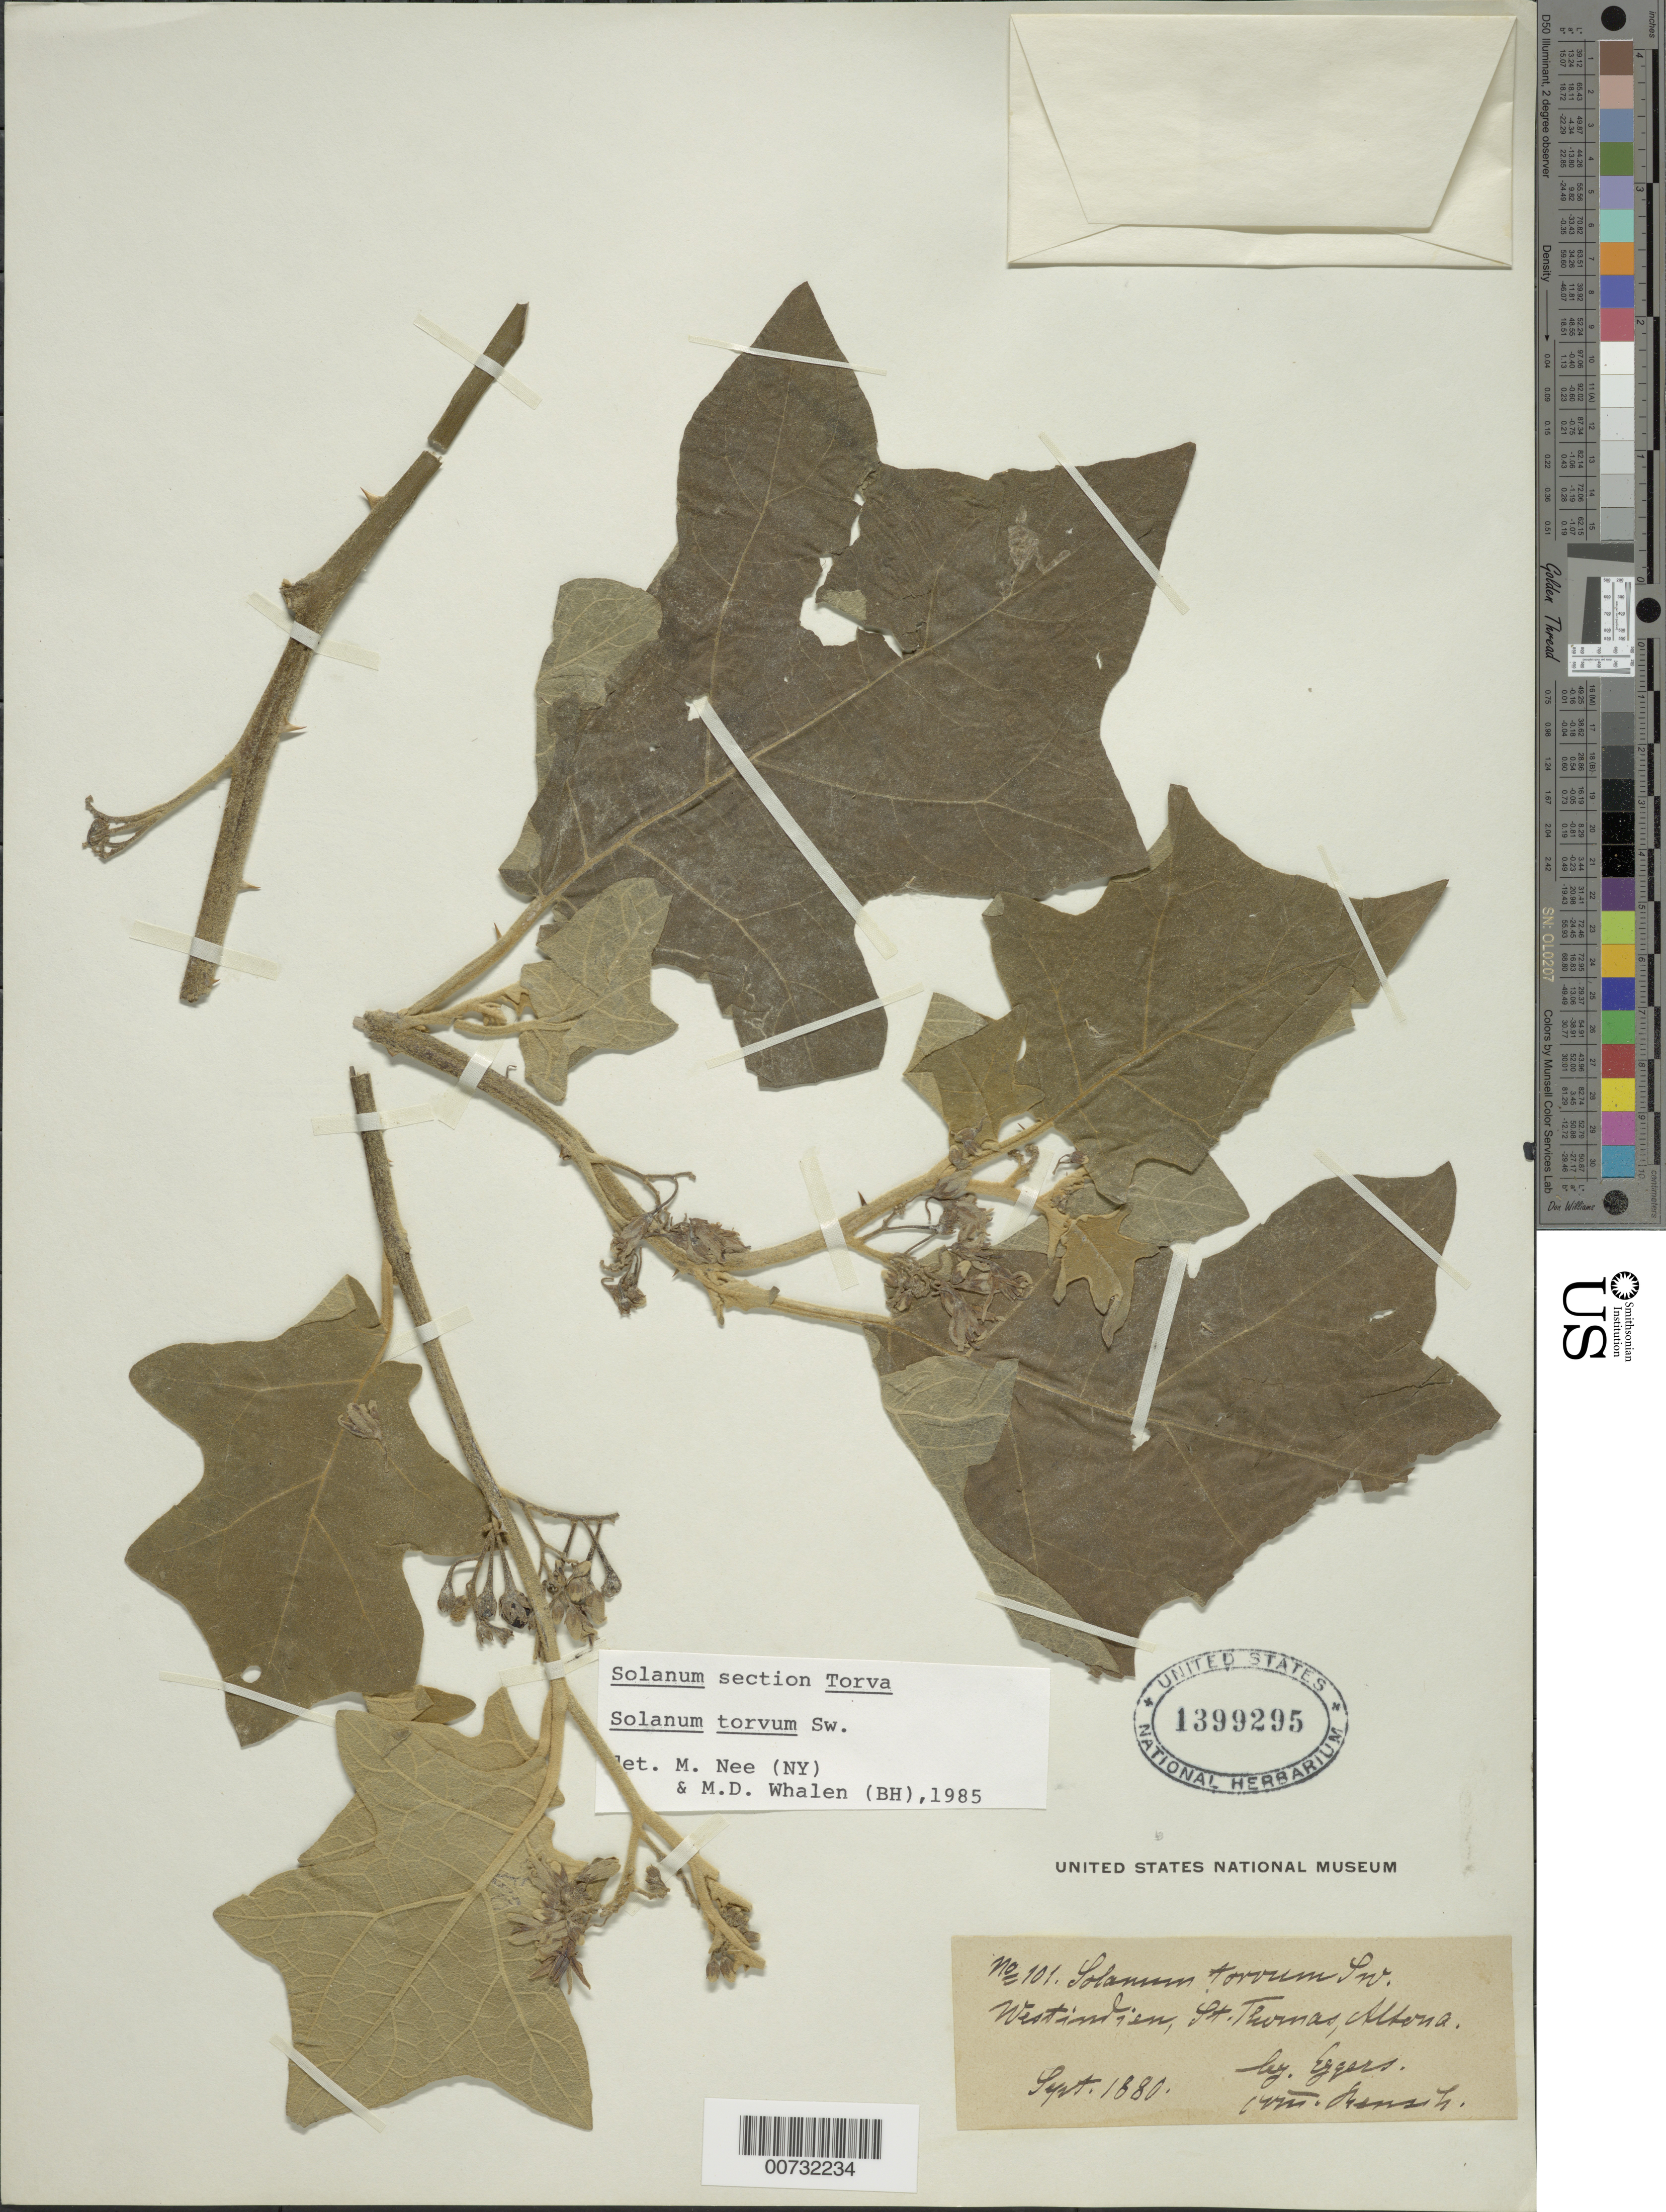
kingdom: Plantae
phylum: Tracheophyta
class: Magnoliopsida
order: Solanales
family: Solanaceae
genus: Solanum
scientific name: Solanum torvum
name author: Sw.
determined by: Nee, Michael H.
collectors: H. F. A. von Eggers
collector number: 101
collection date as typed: Sep 1880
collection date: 1880-09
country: U.S. Virgin Islands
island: St. Thomas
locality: St. Thomas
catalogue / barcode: US 1399295